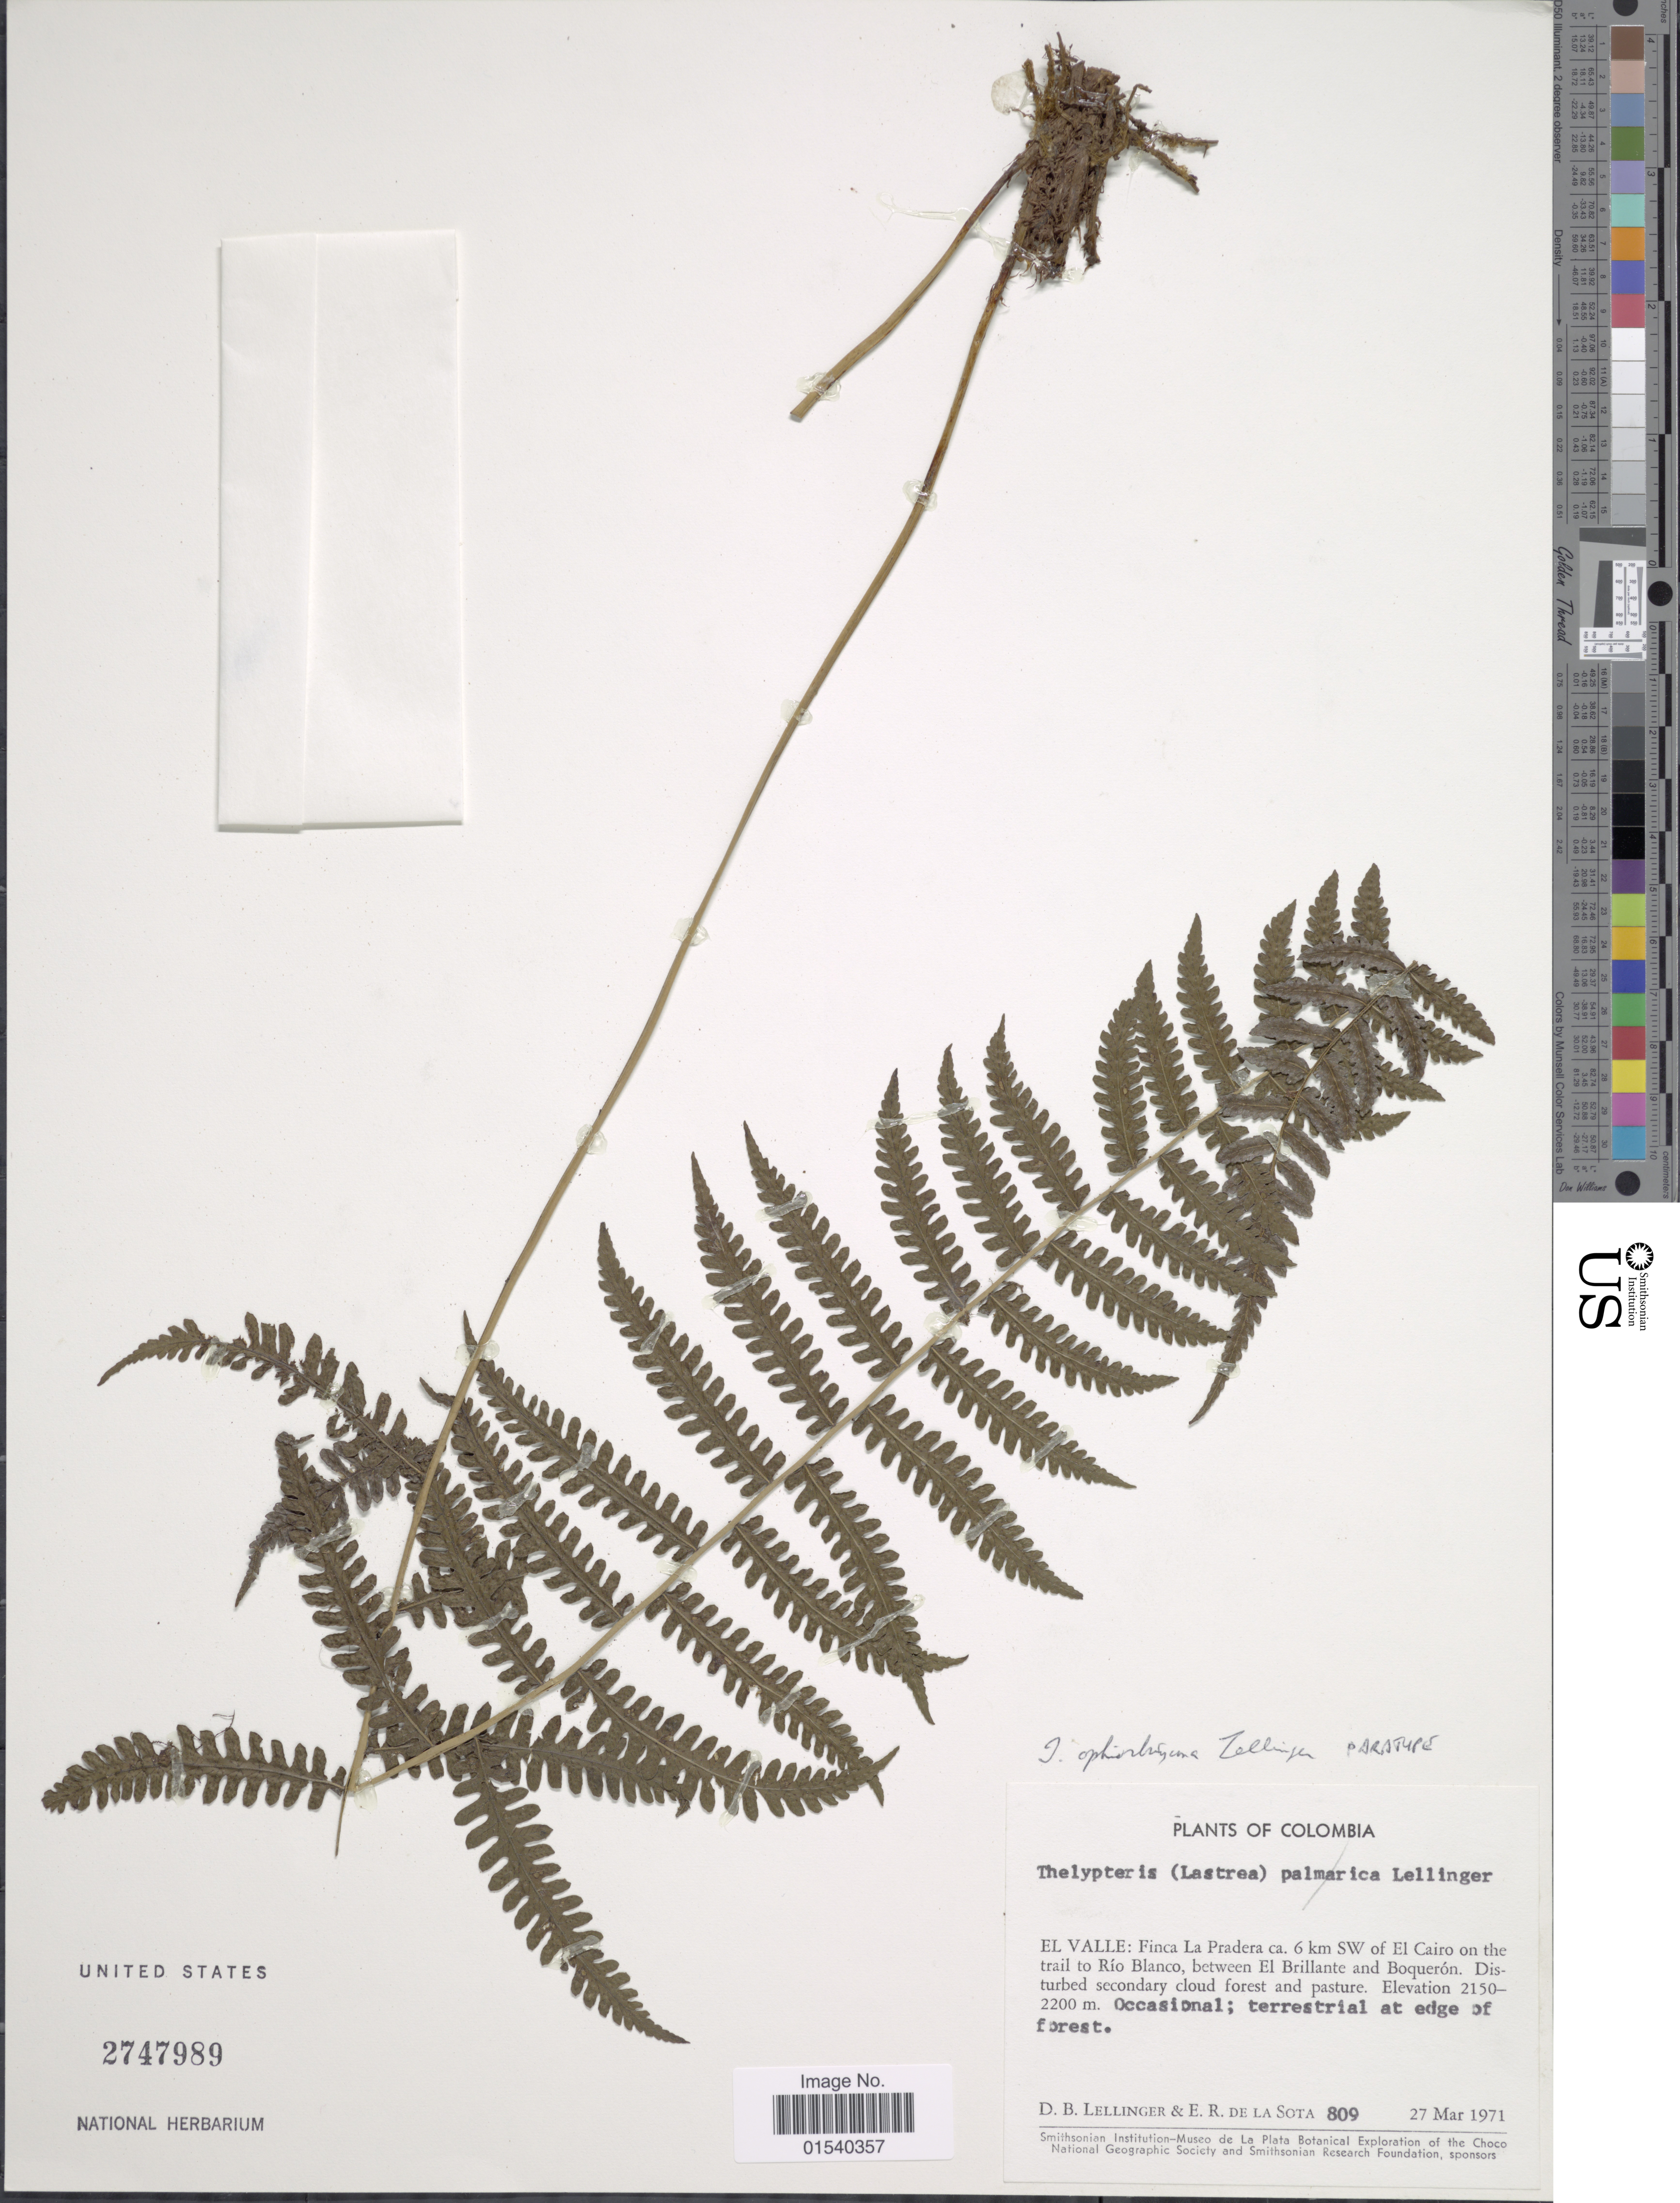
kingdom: Plantae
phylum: Tracheophyta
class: Polypodiopsida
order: Polypodiales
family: Thelypteridaceae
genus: Amauropelta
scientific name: Amauropelta ophiorhizoma (A.R. Sm. & Lellinger) comb. nov., ined 2015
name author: (A.R. Sm. & Lellinger)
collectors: D. B. Lellinger & E. R. de la Sota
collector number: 809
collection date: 1971-03-27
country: Colombia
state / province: Valle del Cauca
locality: El Valle: Finca La Pradera ca 6 km SW of El Cairo on the trail to Rio Blanco, between EL Brillante and Boquerón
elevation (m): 2150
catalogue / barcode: US 2747989